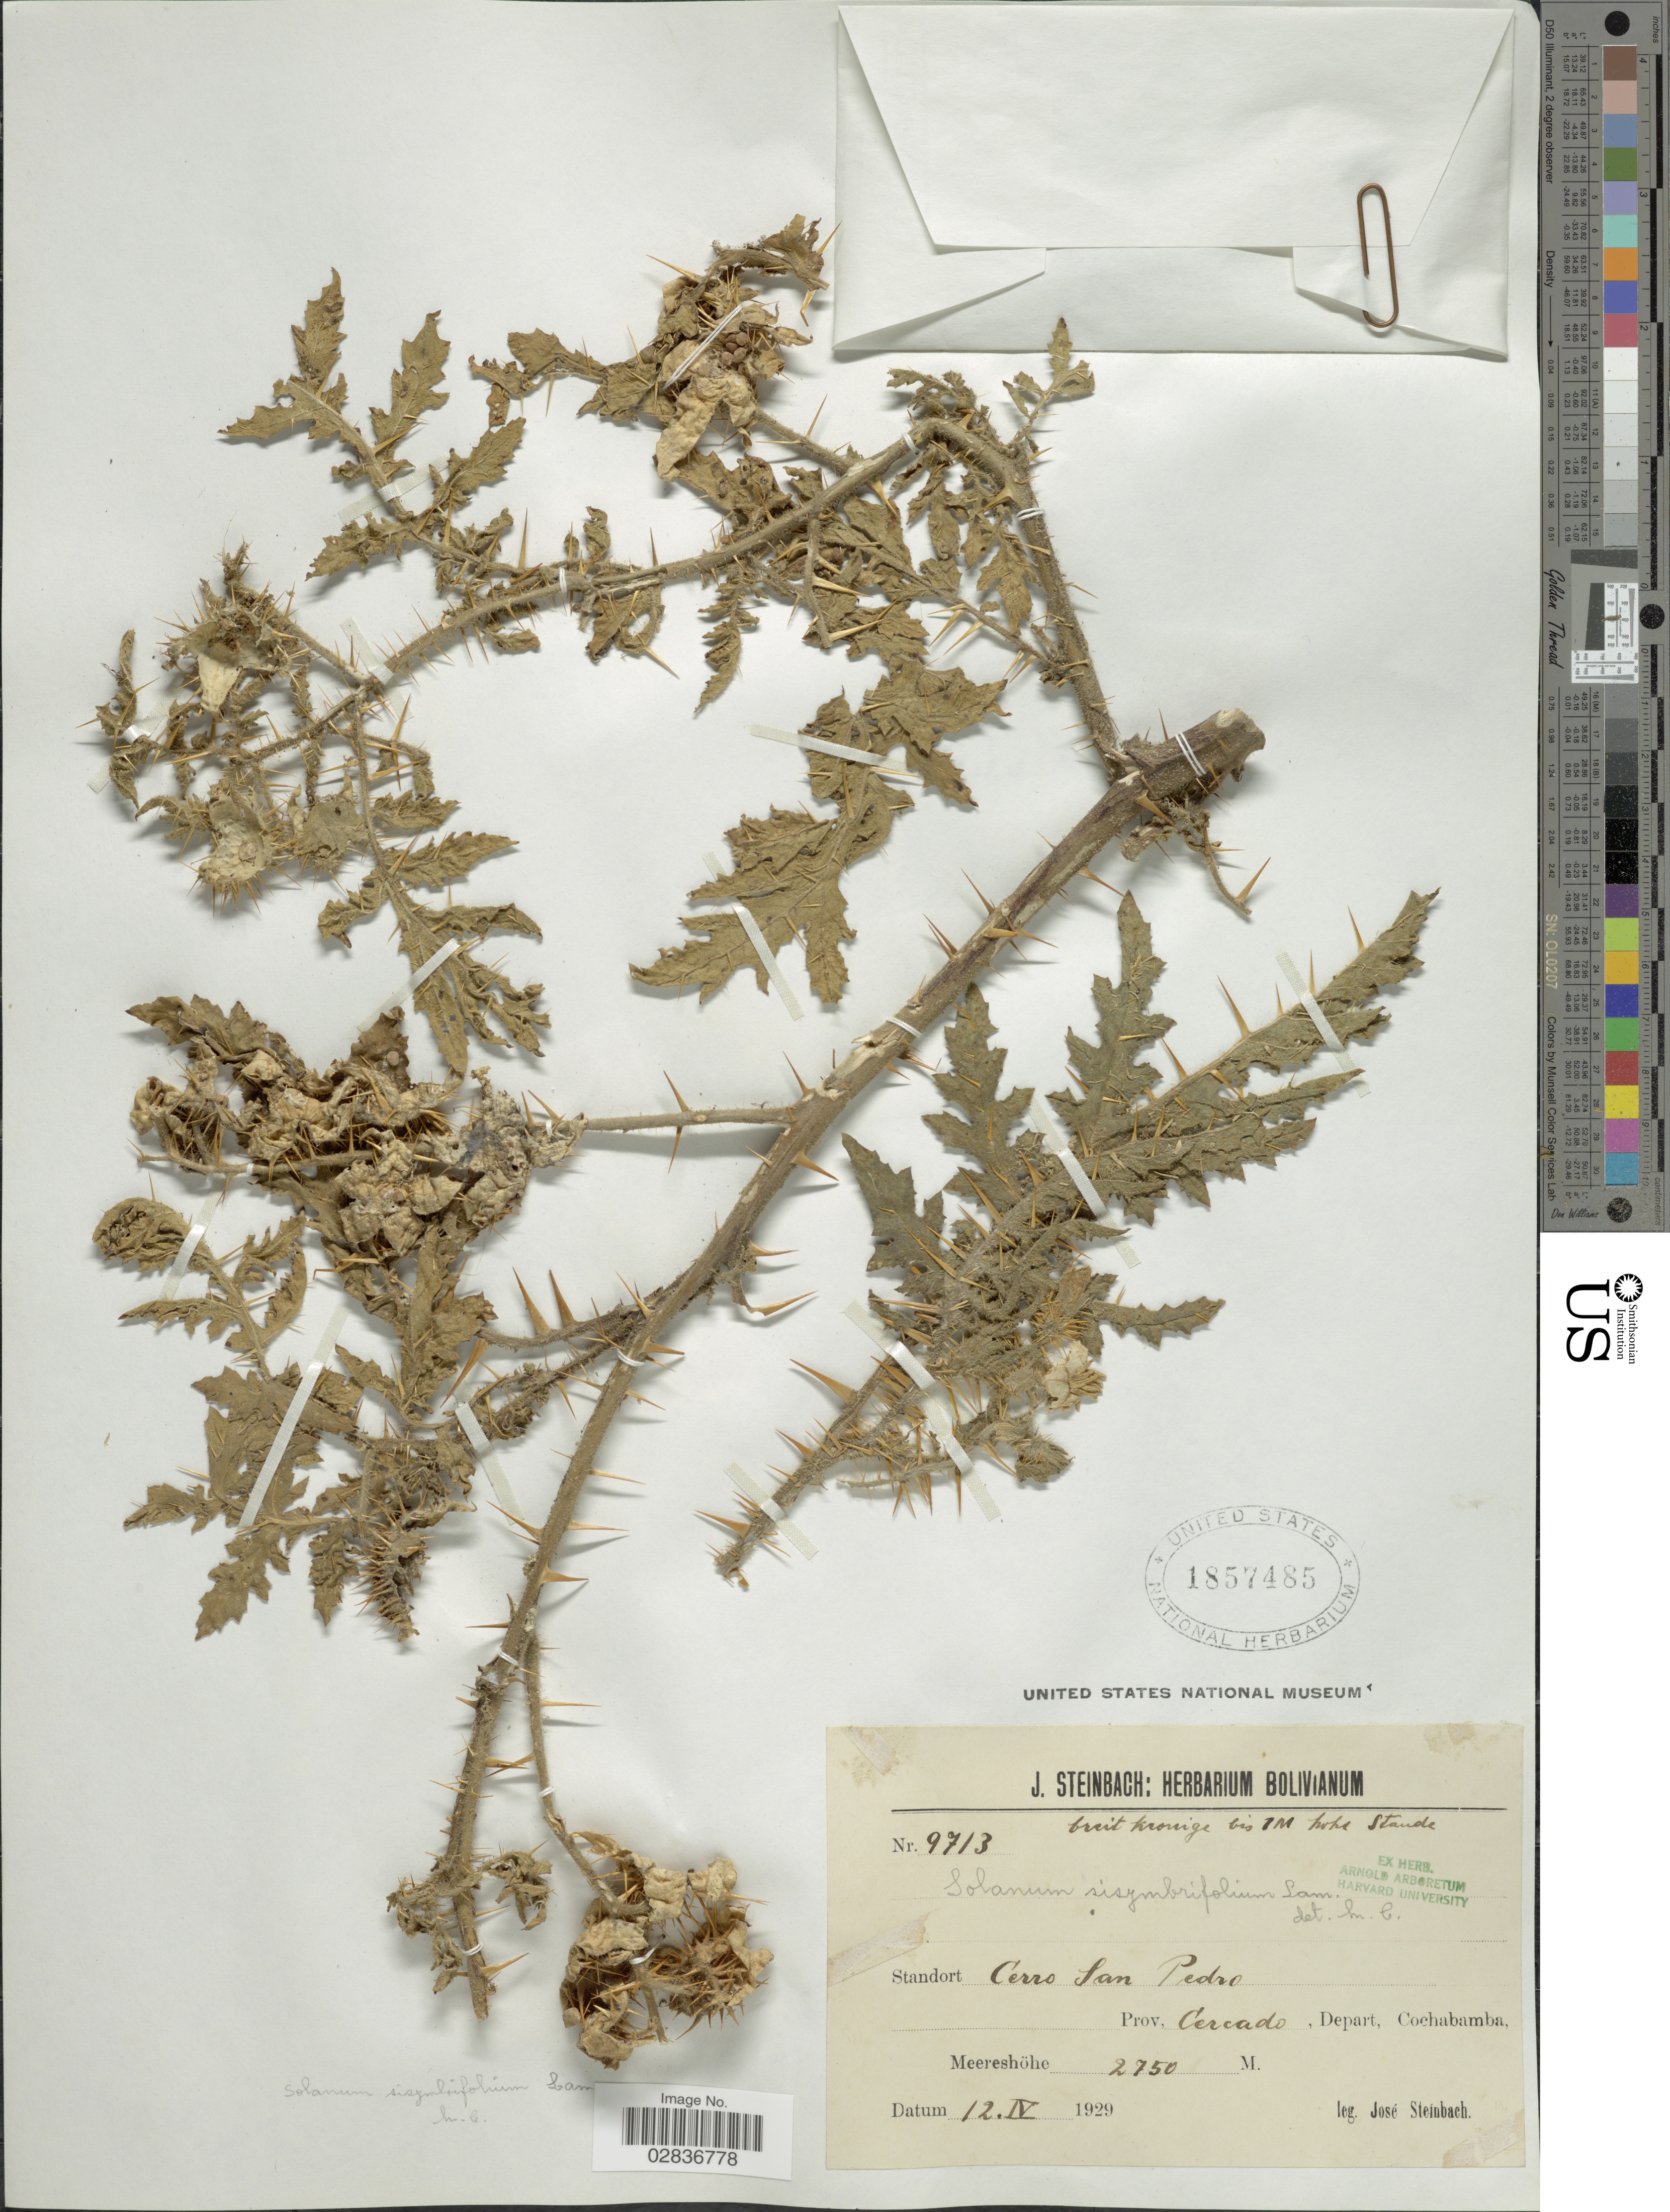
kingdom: Plantae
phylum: Tracheophyta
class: Magnoliopsida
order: Solanales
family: Solanaceae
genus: Solanum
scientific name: Solanum sisymbriifolium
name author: Lam.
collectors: J. Steinbach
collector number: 9713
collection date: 1929-04-12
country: Bolivia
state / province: Cochabamba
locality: Cerro San Pedro. Prov. Cercado, Depart. Cochabamba.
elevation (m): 2750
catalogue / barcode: US 1857485